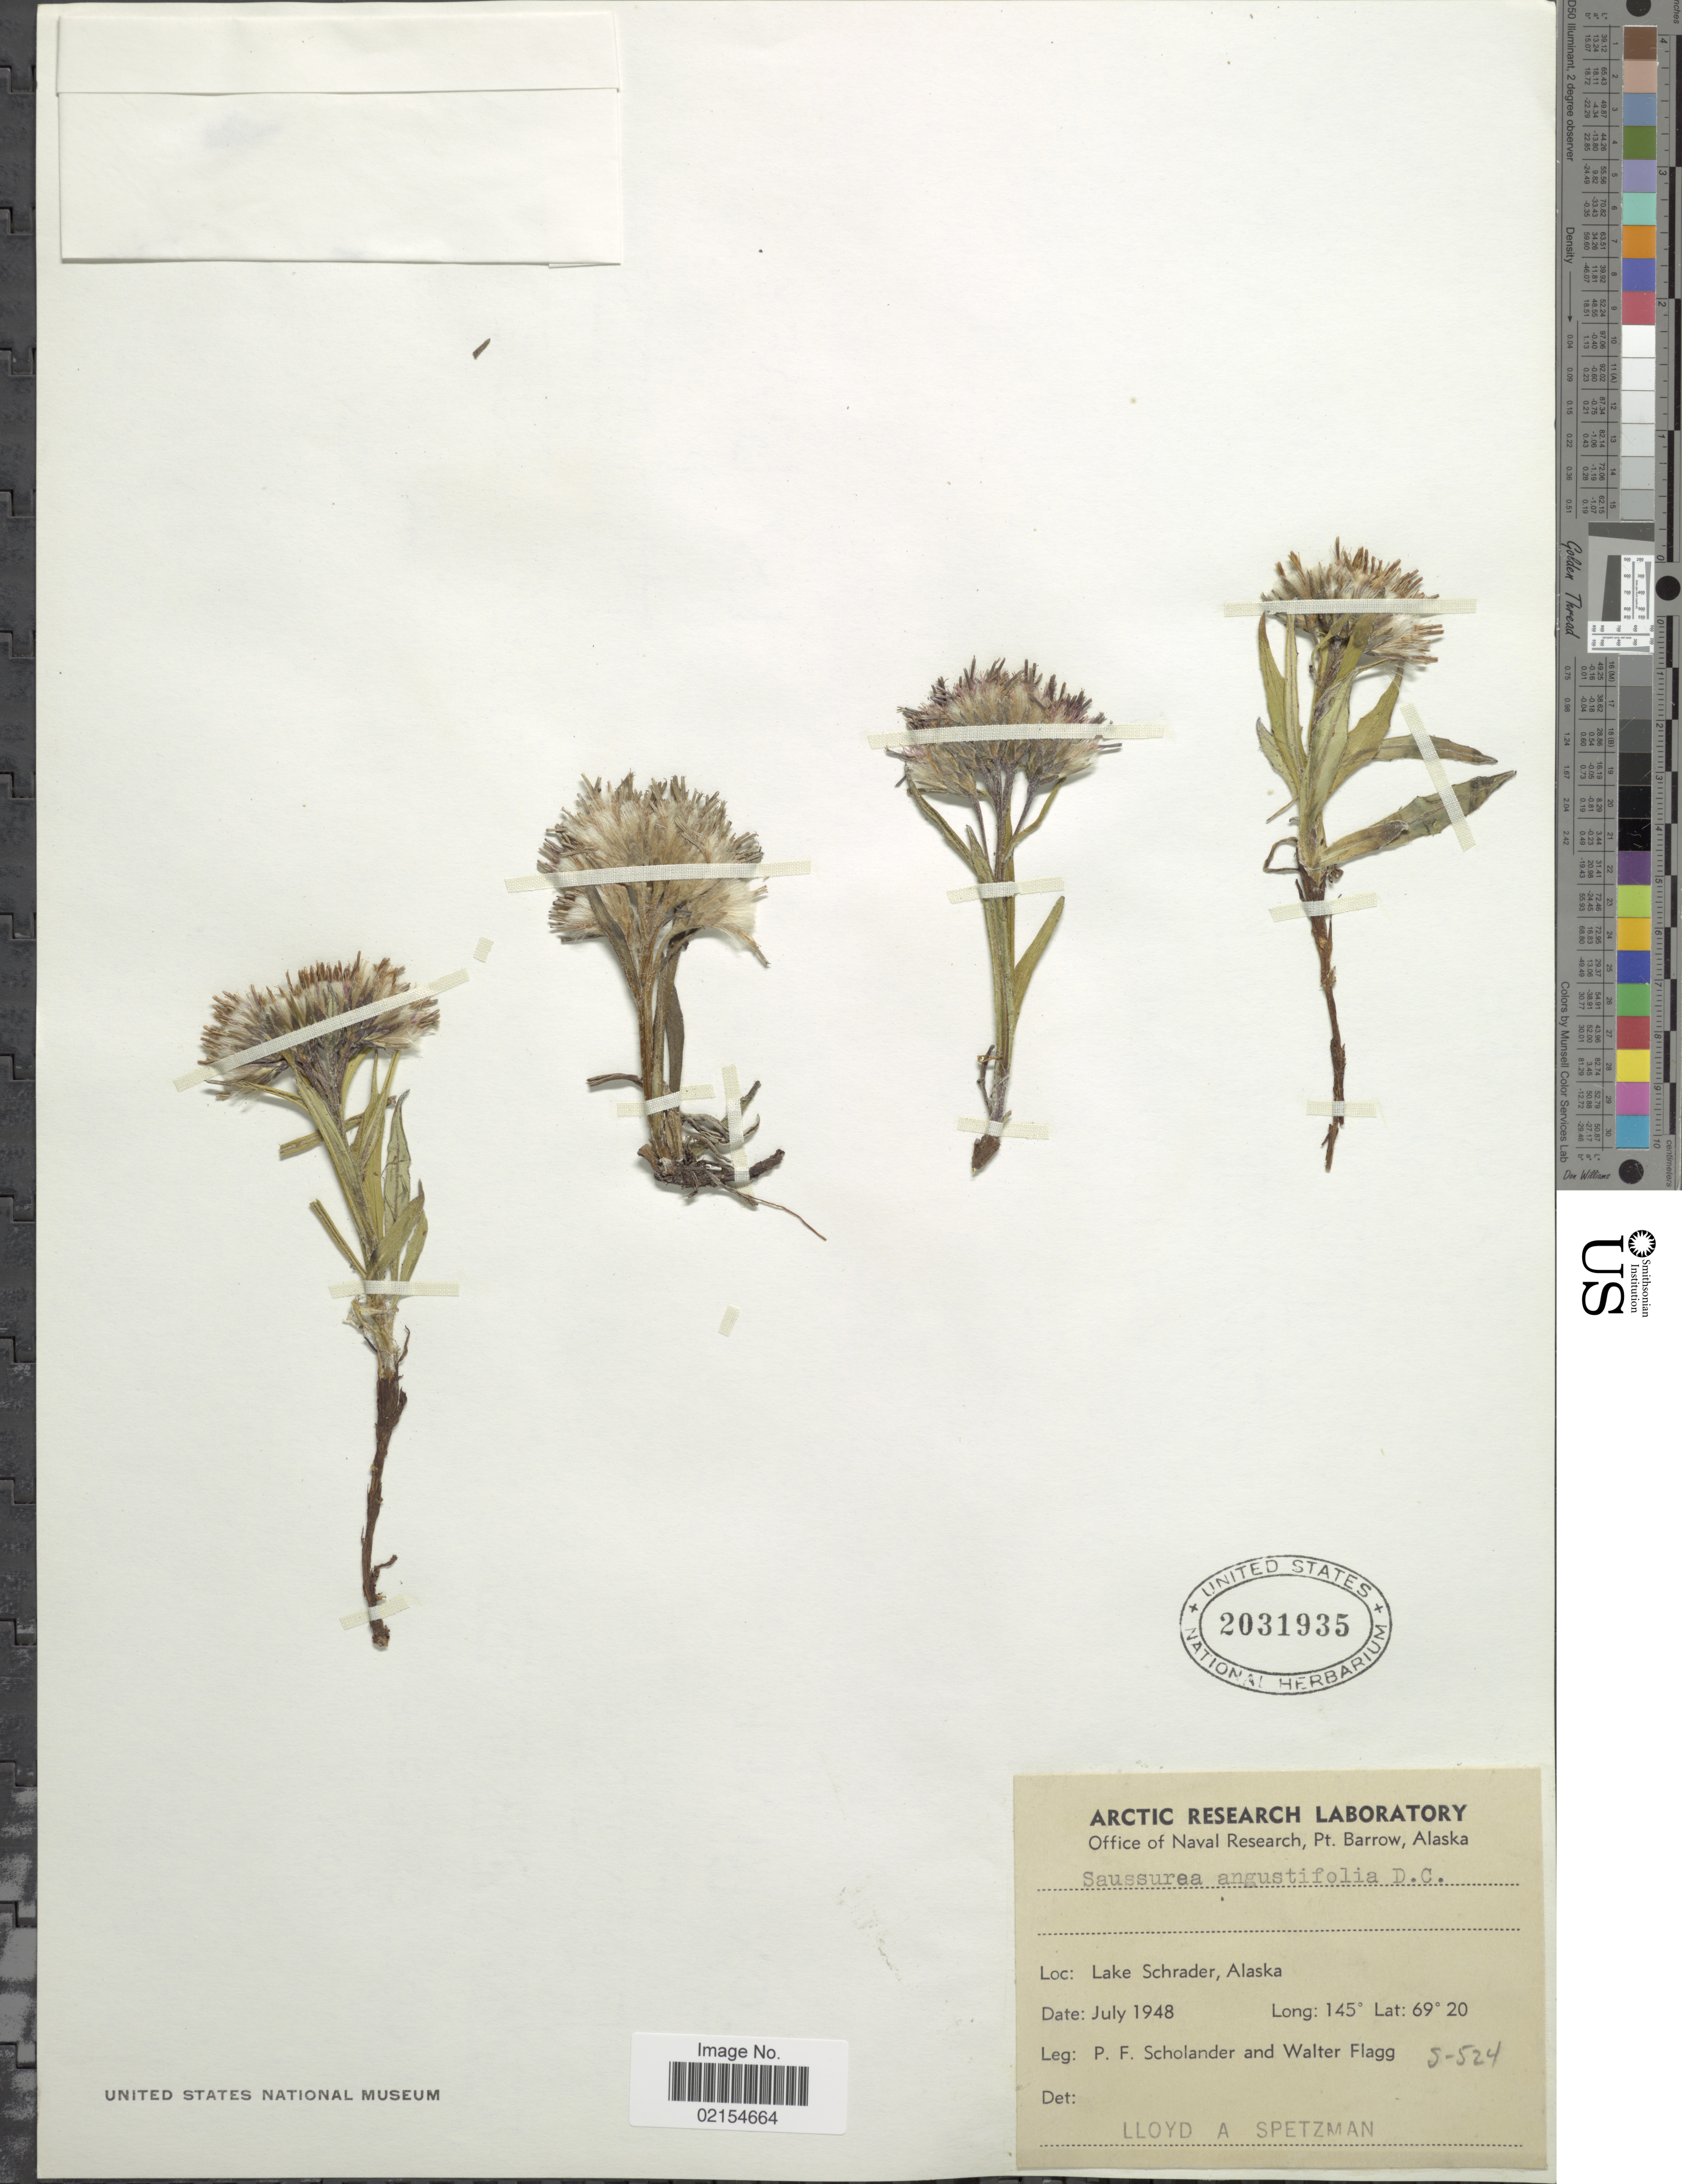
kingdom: Plantae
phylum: Tracheophyta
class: Magnoliopsida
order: Asterales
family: Asteraceae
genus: Saussurea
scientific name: Saussurea angustifolia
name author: (L.) DC.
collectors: P. Scholander & W. Flagg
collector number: S-524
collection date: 1948-07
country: United States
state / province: Alaska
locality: Lake Schrader, Alaska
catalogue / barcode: US 2031935